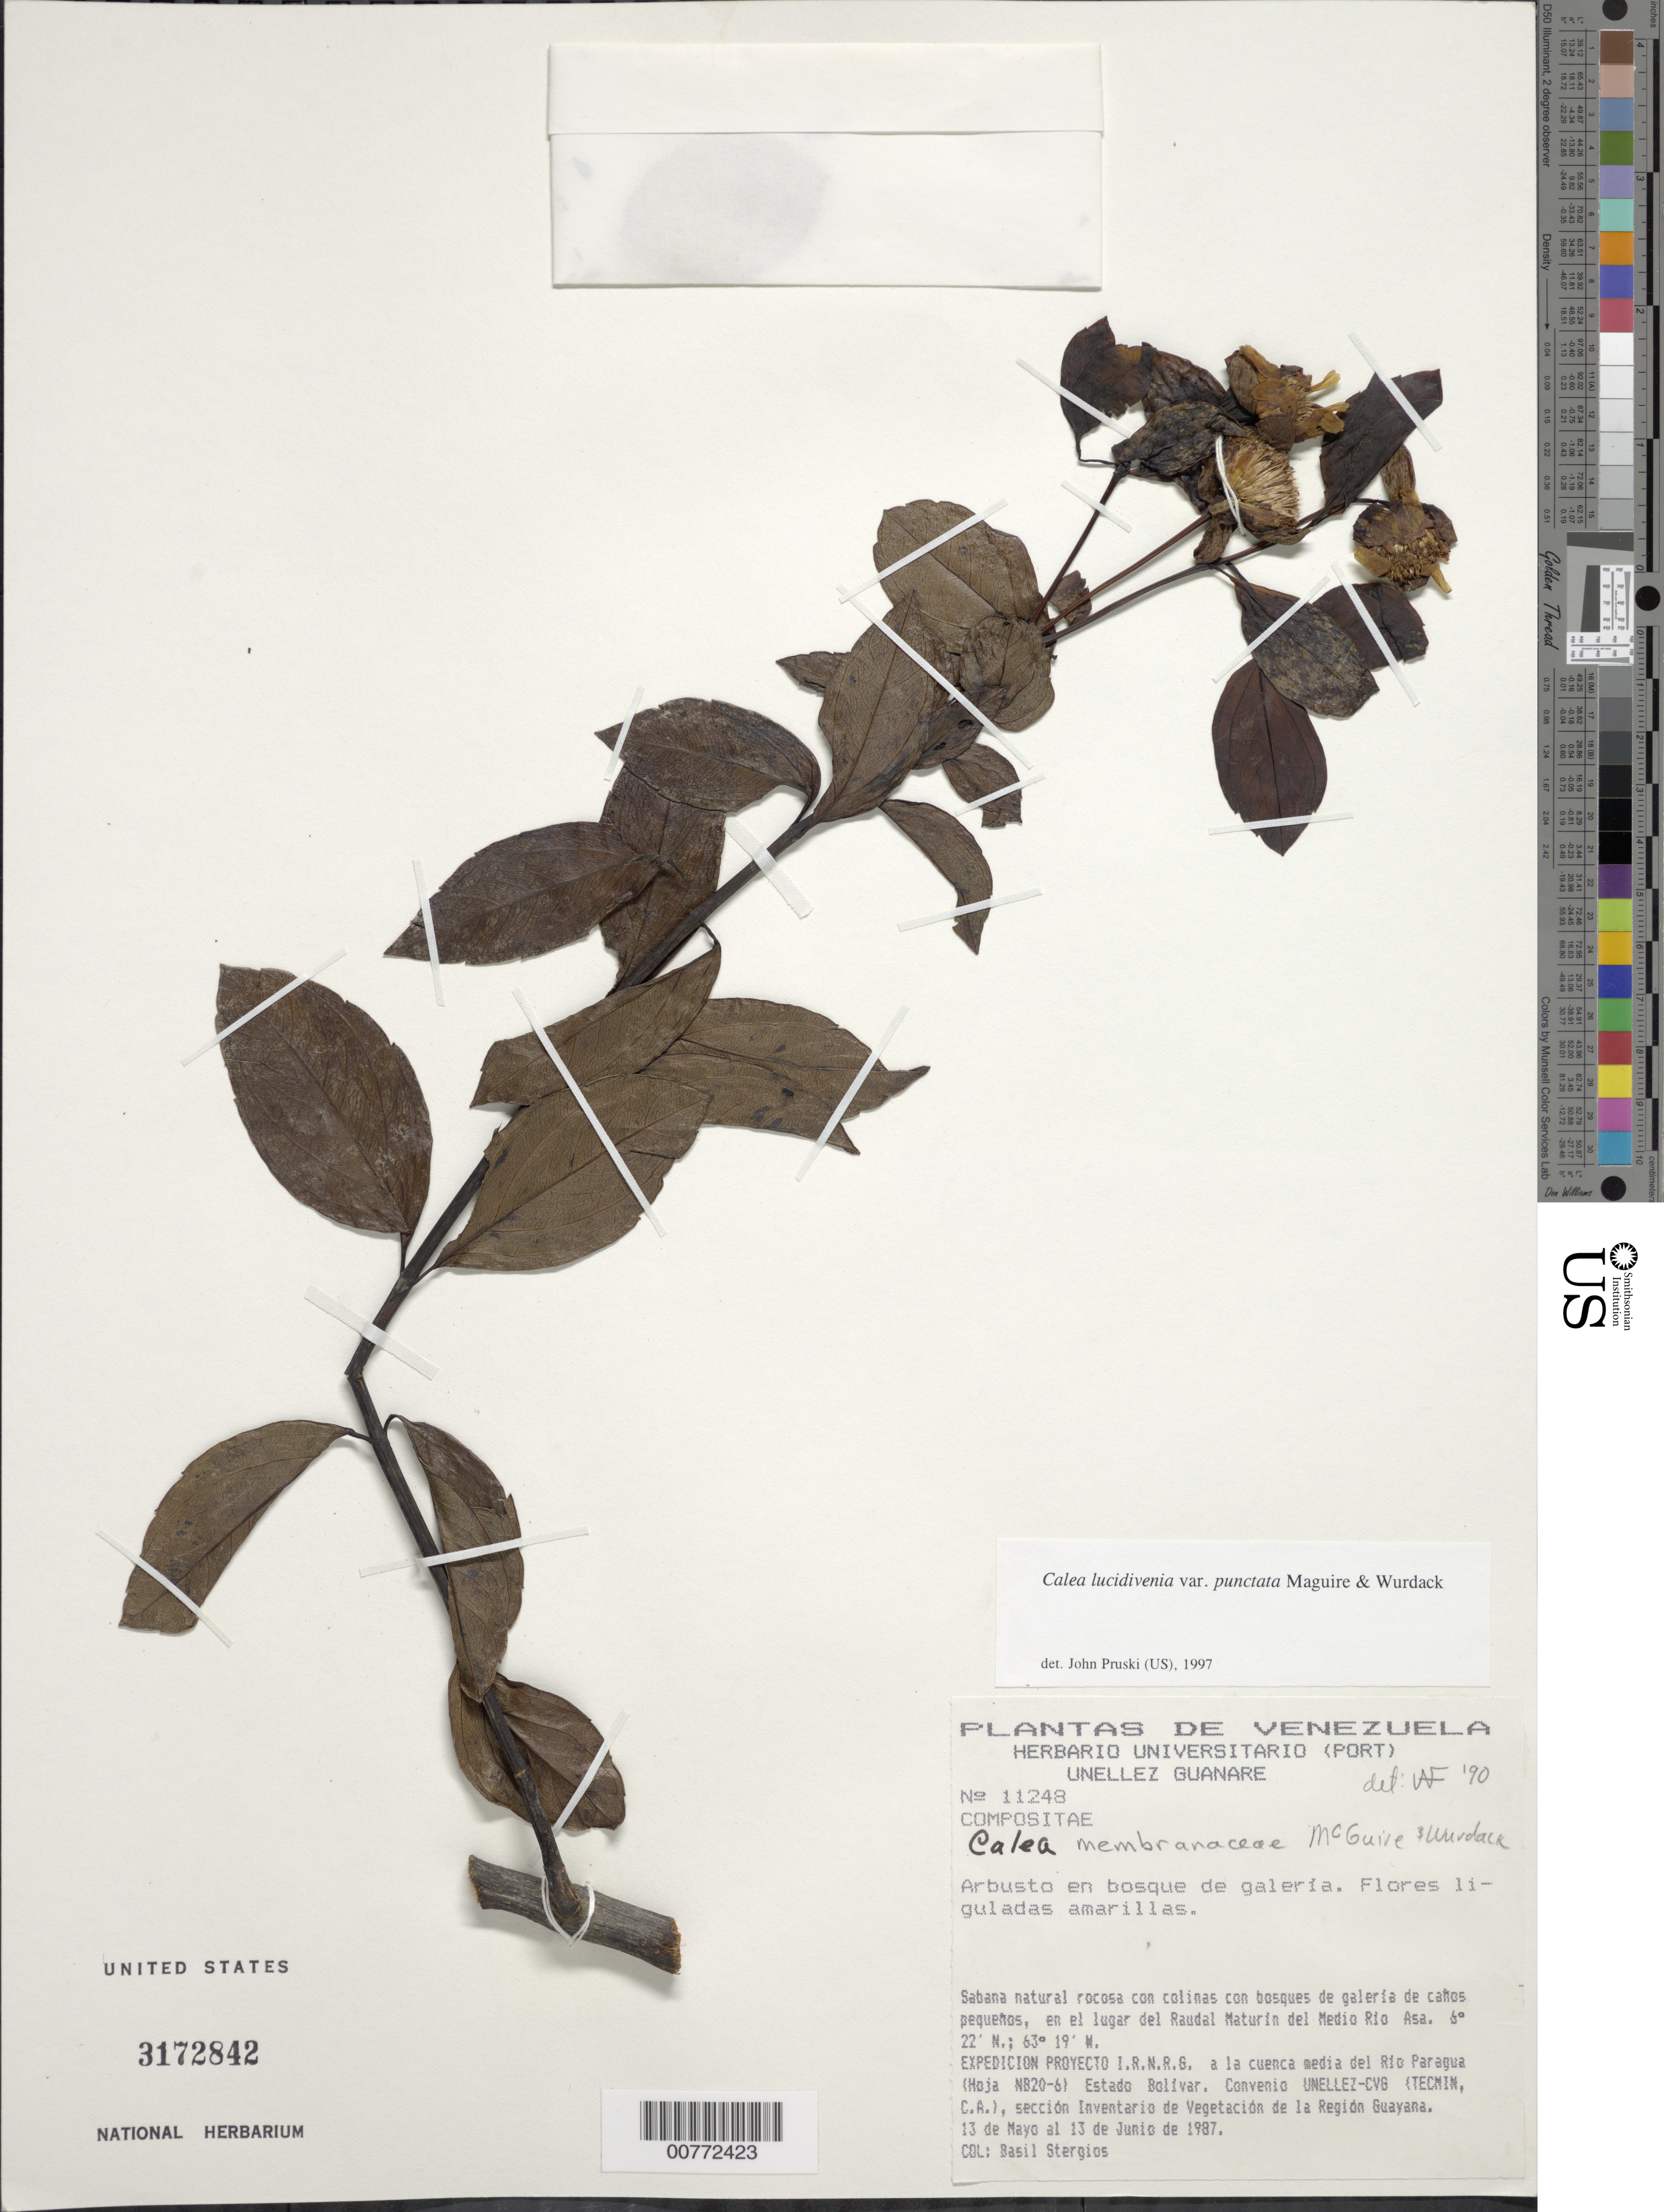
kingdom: Plantae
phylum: Tracheophyta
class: Magnoliopsida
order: Asterales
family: Asteraceae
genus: Calea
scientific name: Calea lucidivenia var. punctata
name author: Maguire & Wurdack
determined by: Pruski, J. F.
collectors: B. G. Stergios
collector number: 11248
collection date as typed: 13-May-87 to 13-Jun-87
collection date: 1987-05-13/1987-06-13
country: Venezuela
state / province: Bolívar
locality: Raudal Maturin, Medio Río Asa; Río Paragua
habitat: Bosque de galeria; sabana natural rocosa con colinas con bosques de galeria de canos pequenos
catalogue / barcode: US 3172842